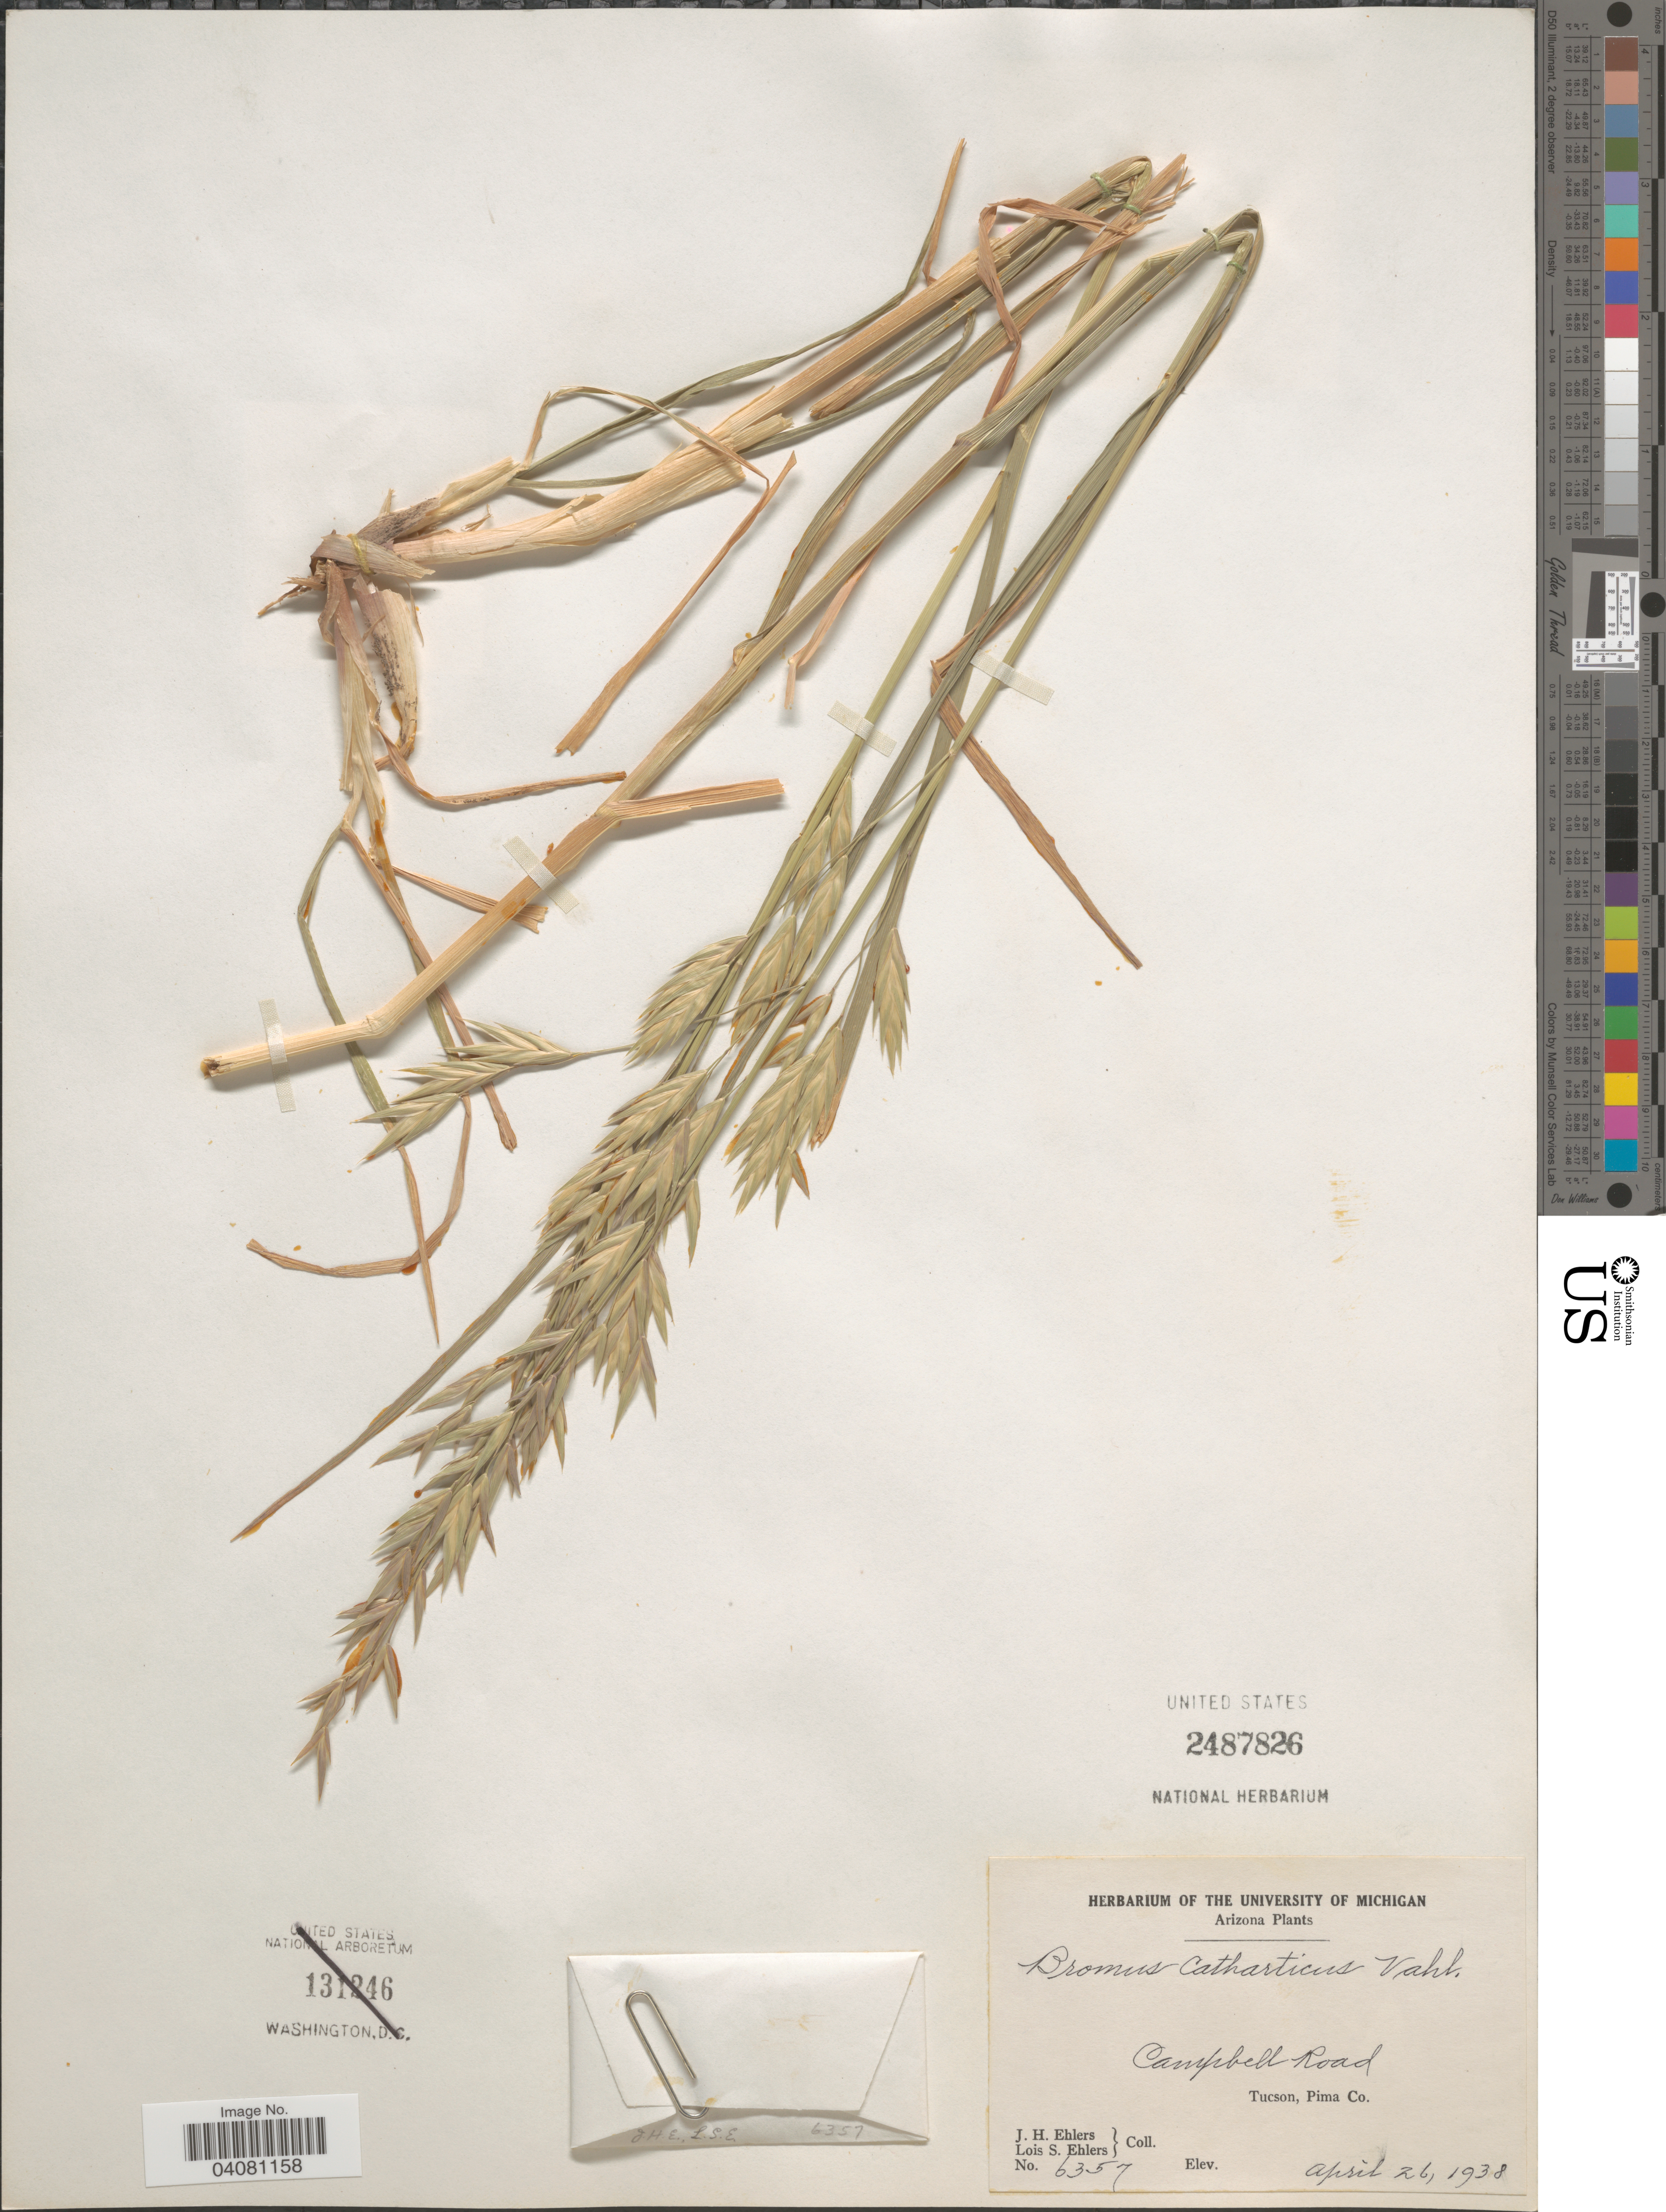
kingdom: Plantae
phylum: Tracheophyta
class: Liliopsida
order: Poales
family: Poaceae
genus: Bromus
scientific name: Bromus catharticus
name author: Vahl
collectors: J. H. Ehlers & L. Ehlers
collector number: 6357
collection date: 1938-04-26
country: United States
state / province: Arizona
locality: Campbell Road. Tucson, Pima Co.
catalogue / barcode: US 2487826